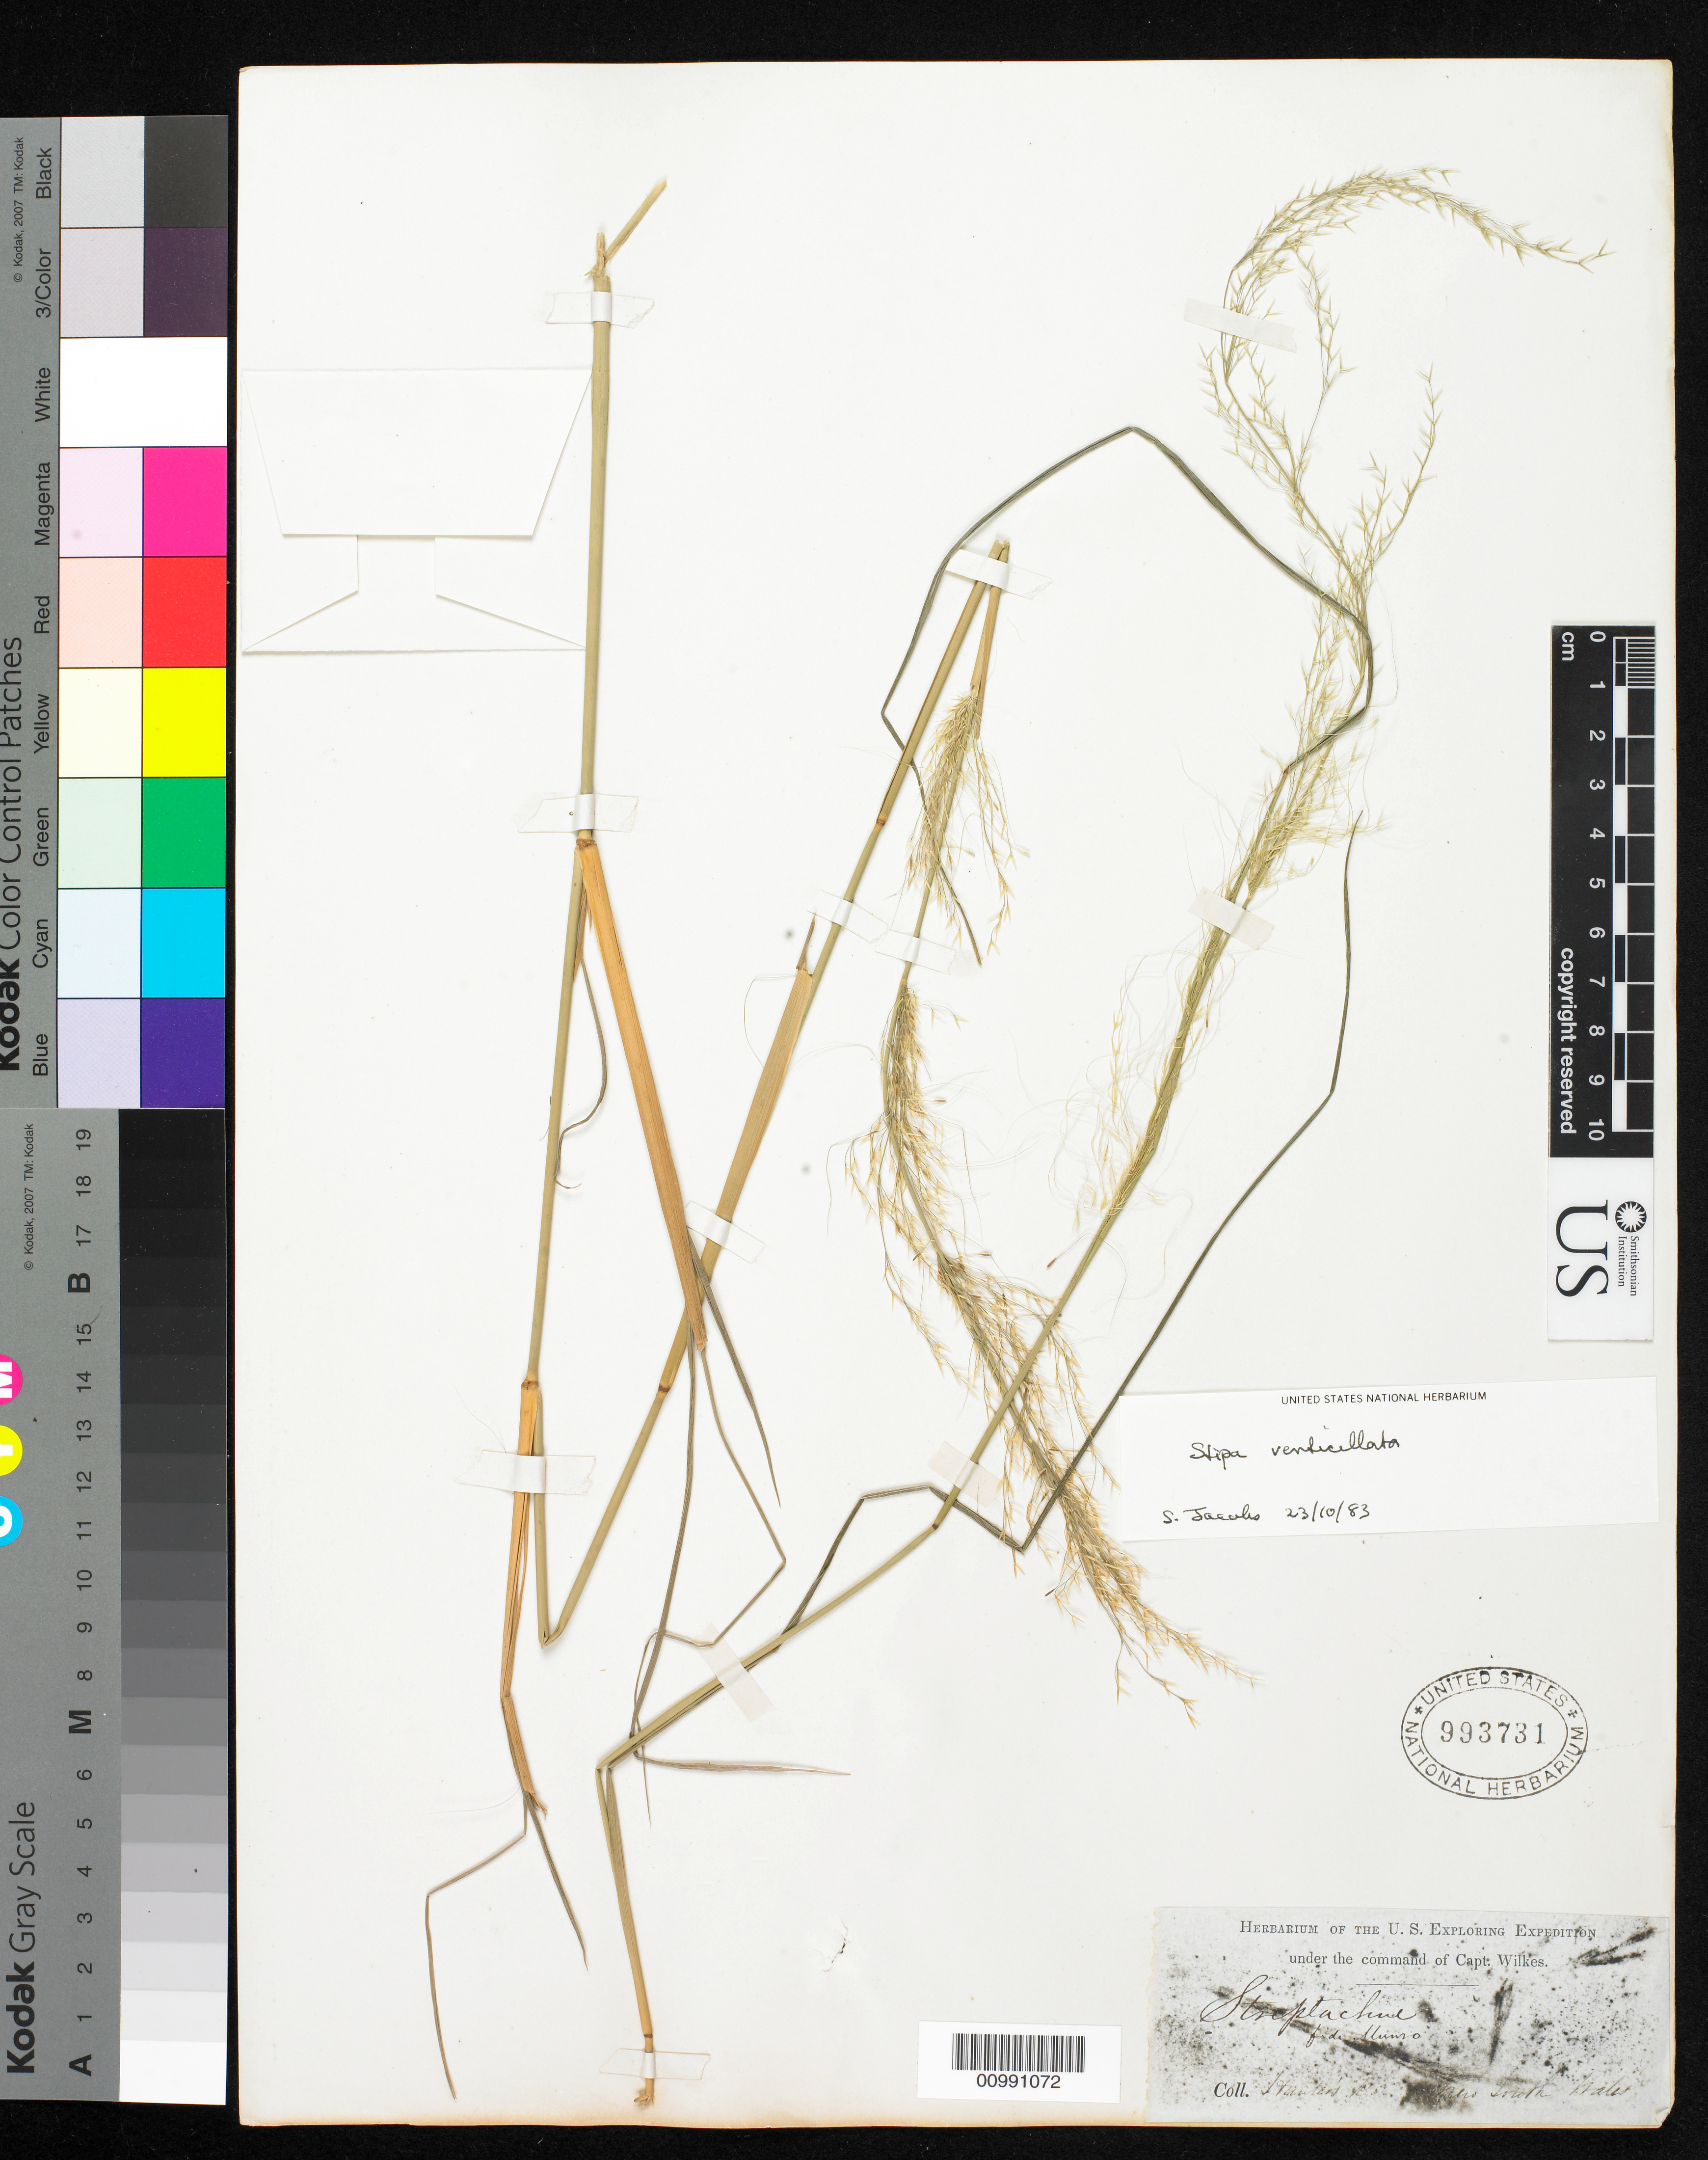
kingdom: Plantae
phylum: Tracheophyta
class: Liliopsida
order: Poales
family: Poaceae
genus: Austrostipa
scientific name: Austrostipa verticillata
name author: (Nees ex Spreng.) S.W.L. Jacobs & J. Everett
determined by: Poaceae Reorganization Project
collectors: Wilkes Explor. Exped.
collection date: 1838/1842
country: Australia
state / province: New South Wales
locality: Hunter's River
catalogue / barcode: US 993731